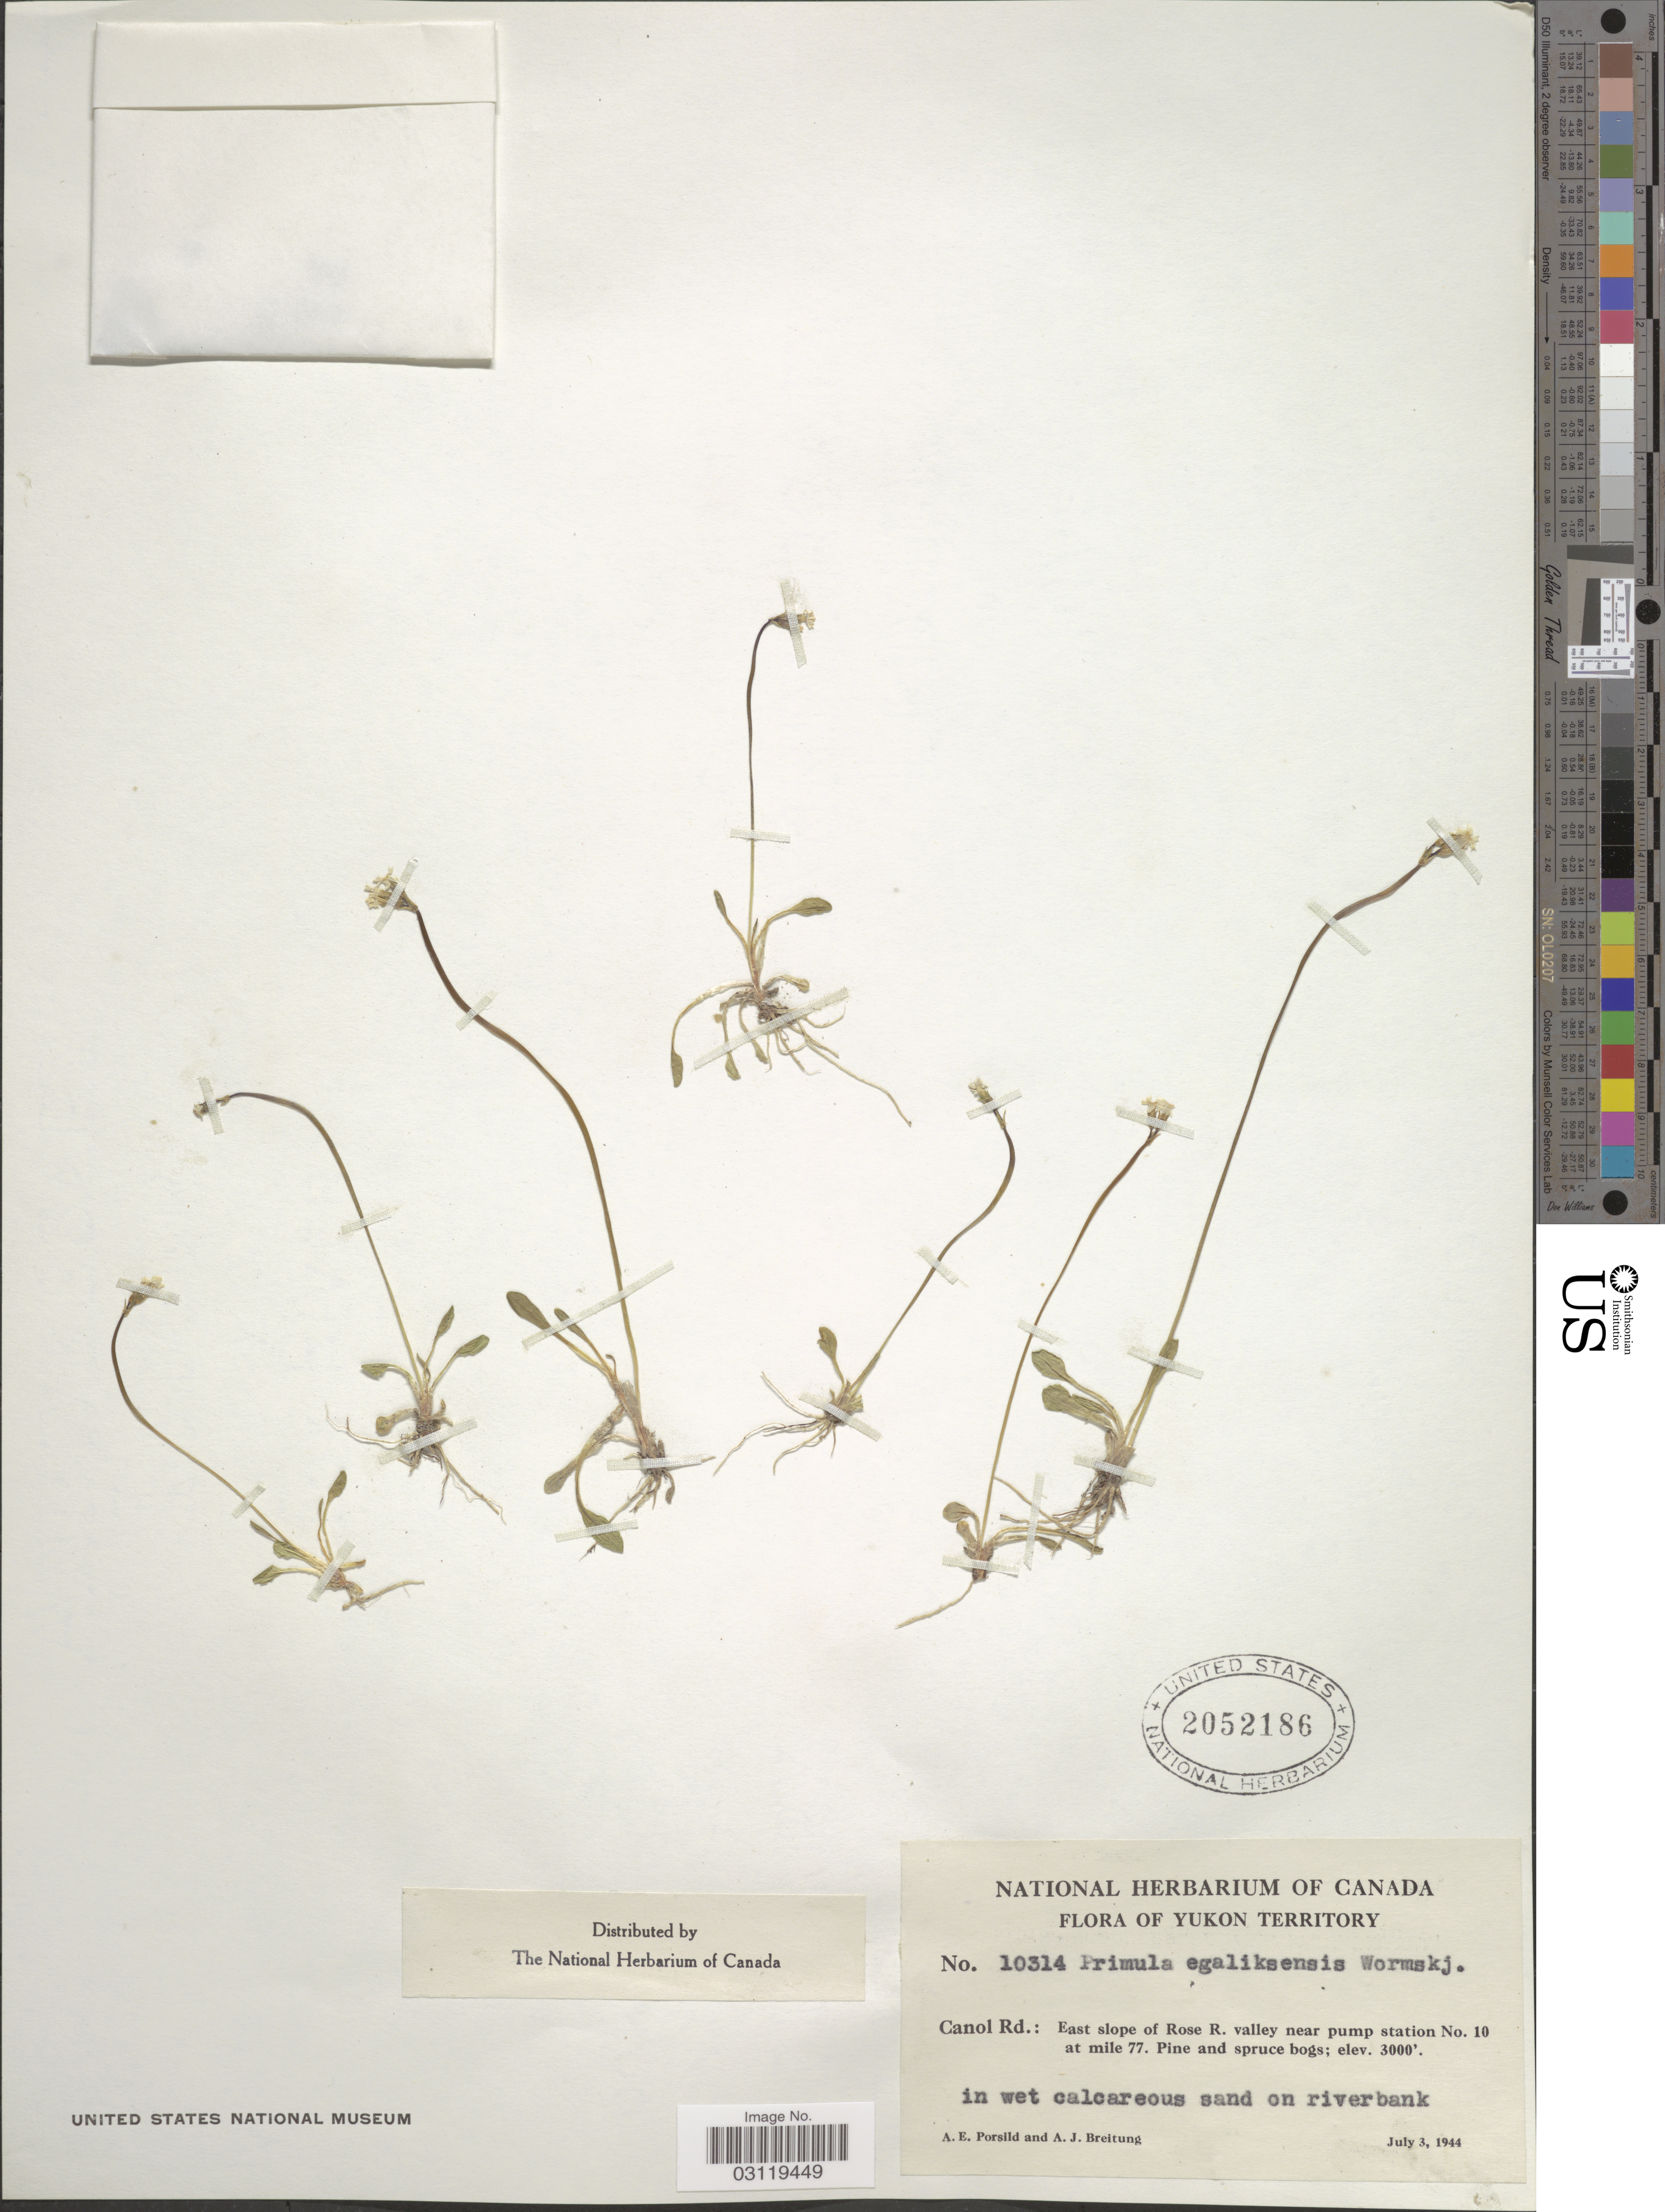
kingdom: Plantae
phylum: Tracheophyta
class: Magnoliopsida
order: Ericales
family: Primulaceae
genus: Primula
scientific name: Primula egaliksensis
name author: Wormsk.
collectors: A. E. Porsild & A. Breitung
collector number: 10314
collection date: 1944-07-03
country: Canada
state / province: Yukon Territory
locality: Canol Rd.: East slope of Rose R. valley near pump station No. 10 at mile 77.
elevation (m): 914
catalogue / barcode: US 2052186